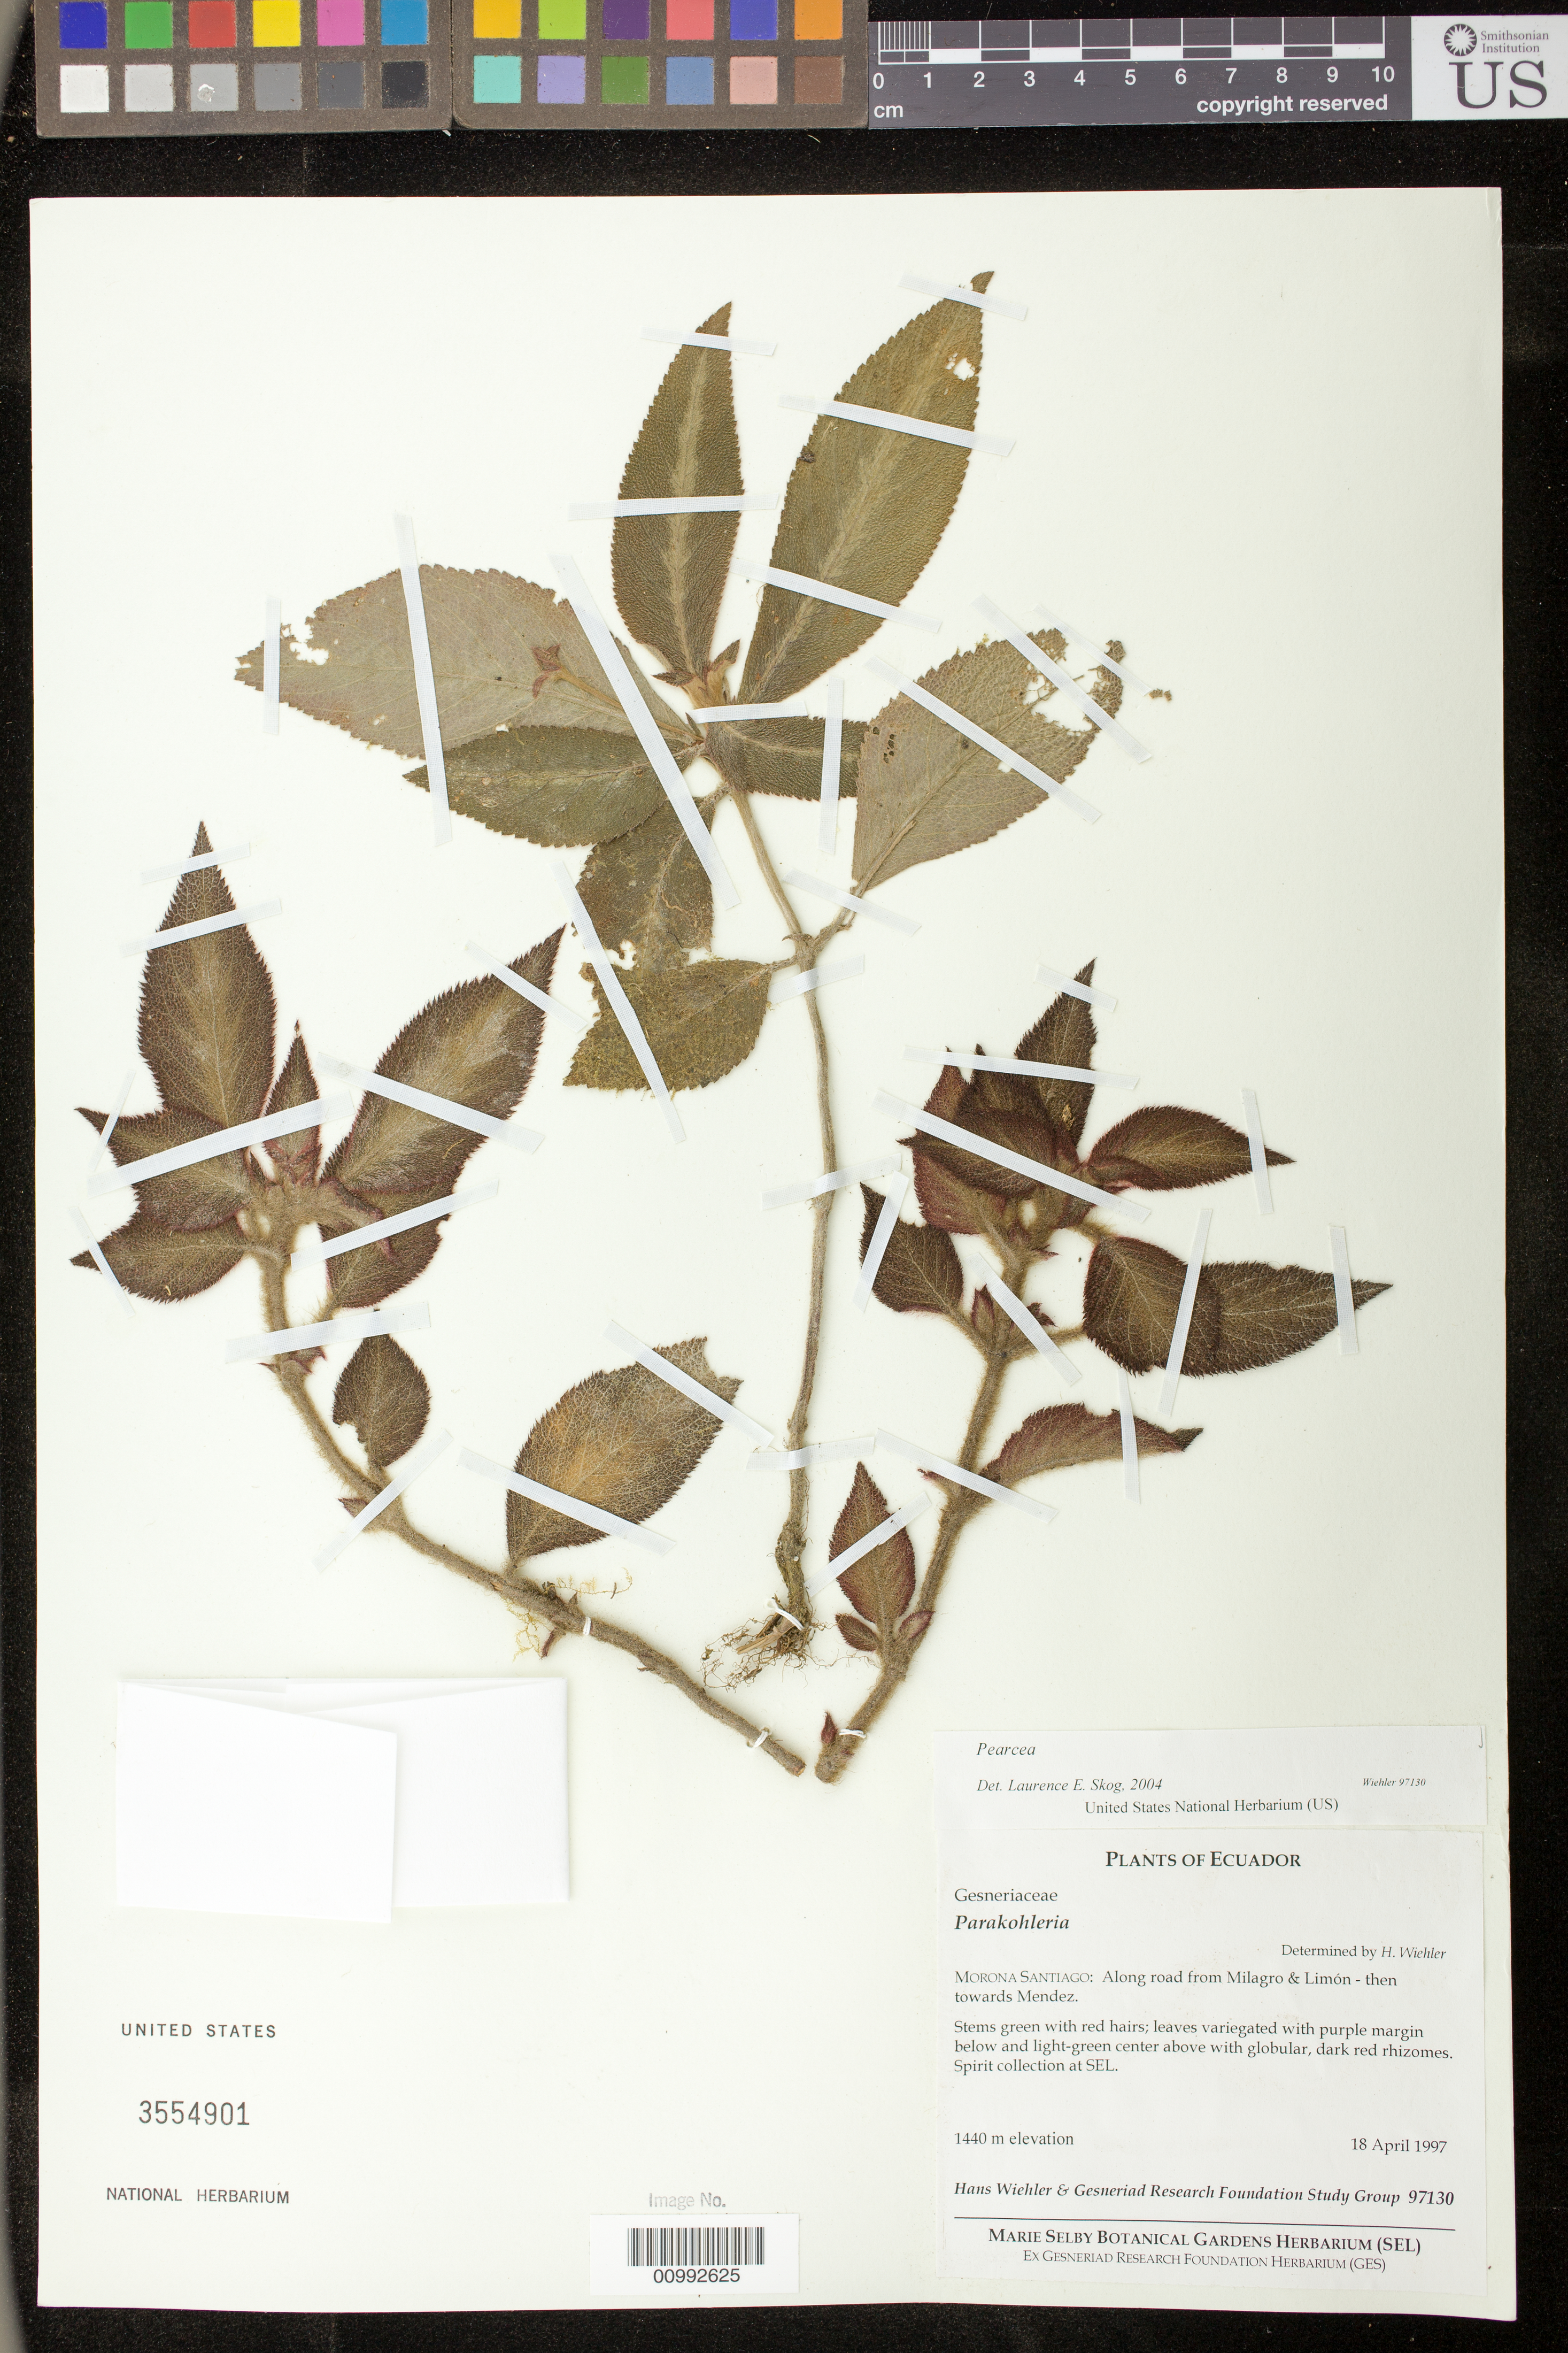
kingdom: Plantae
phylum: Tracheophyta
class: Magnoliopsida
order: Lamiales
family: Gesneriaceae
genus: Pearcea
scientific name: Pearcea sprucei var. sprucei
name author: (Britton ex Rusby) L.P. Kvist & L.E. Skog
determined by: Skog, Laurence E.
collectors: H. J. Wiehler & GRF Study Group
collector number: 97130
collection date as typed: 18 Apr 1997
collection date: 1997-04-18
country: Ecuador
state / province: Morona-Santiago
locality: Morona-Santiago: along road from Milagro & Limón - then towards Mendez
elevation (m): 1440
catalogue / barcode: US 3554901